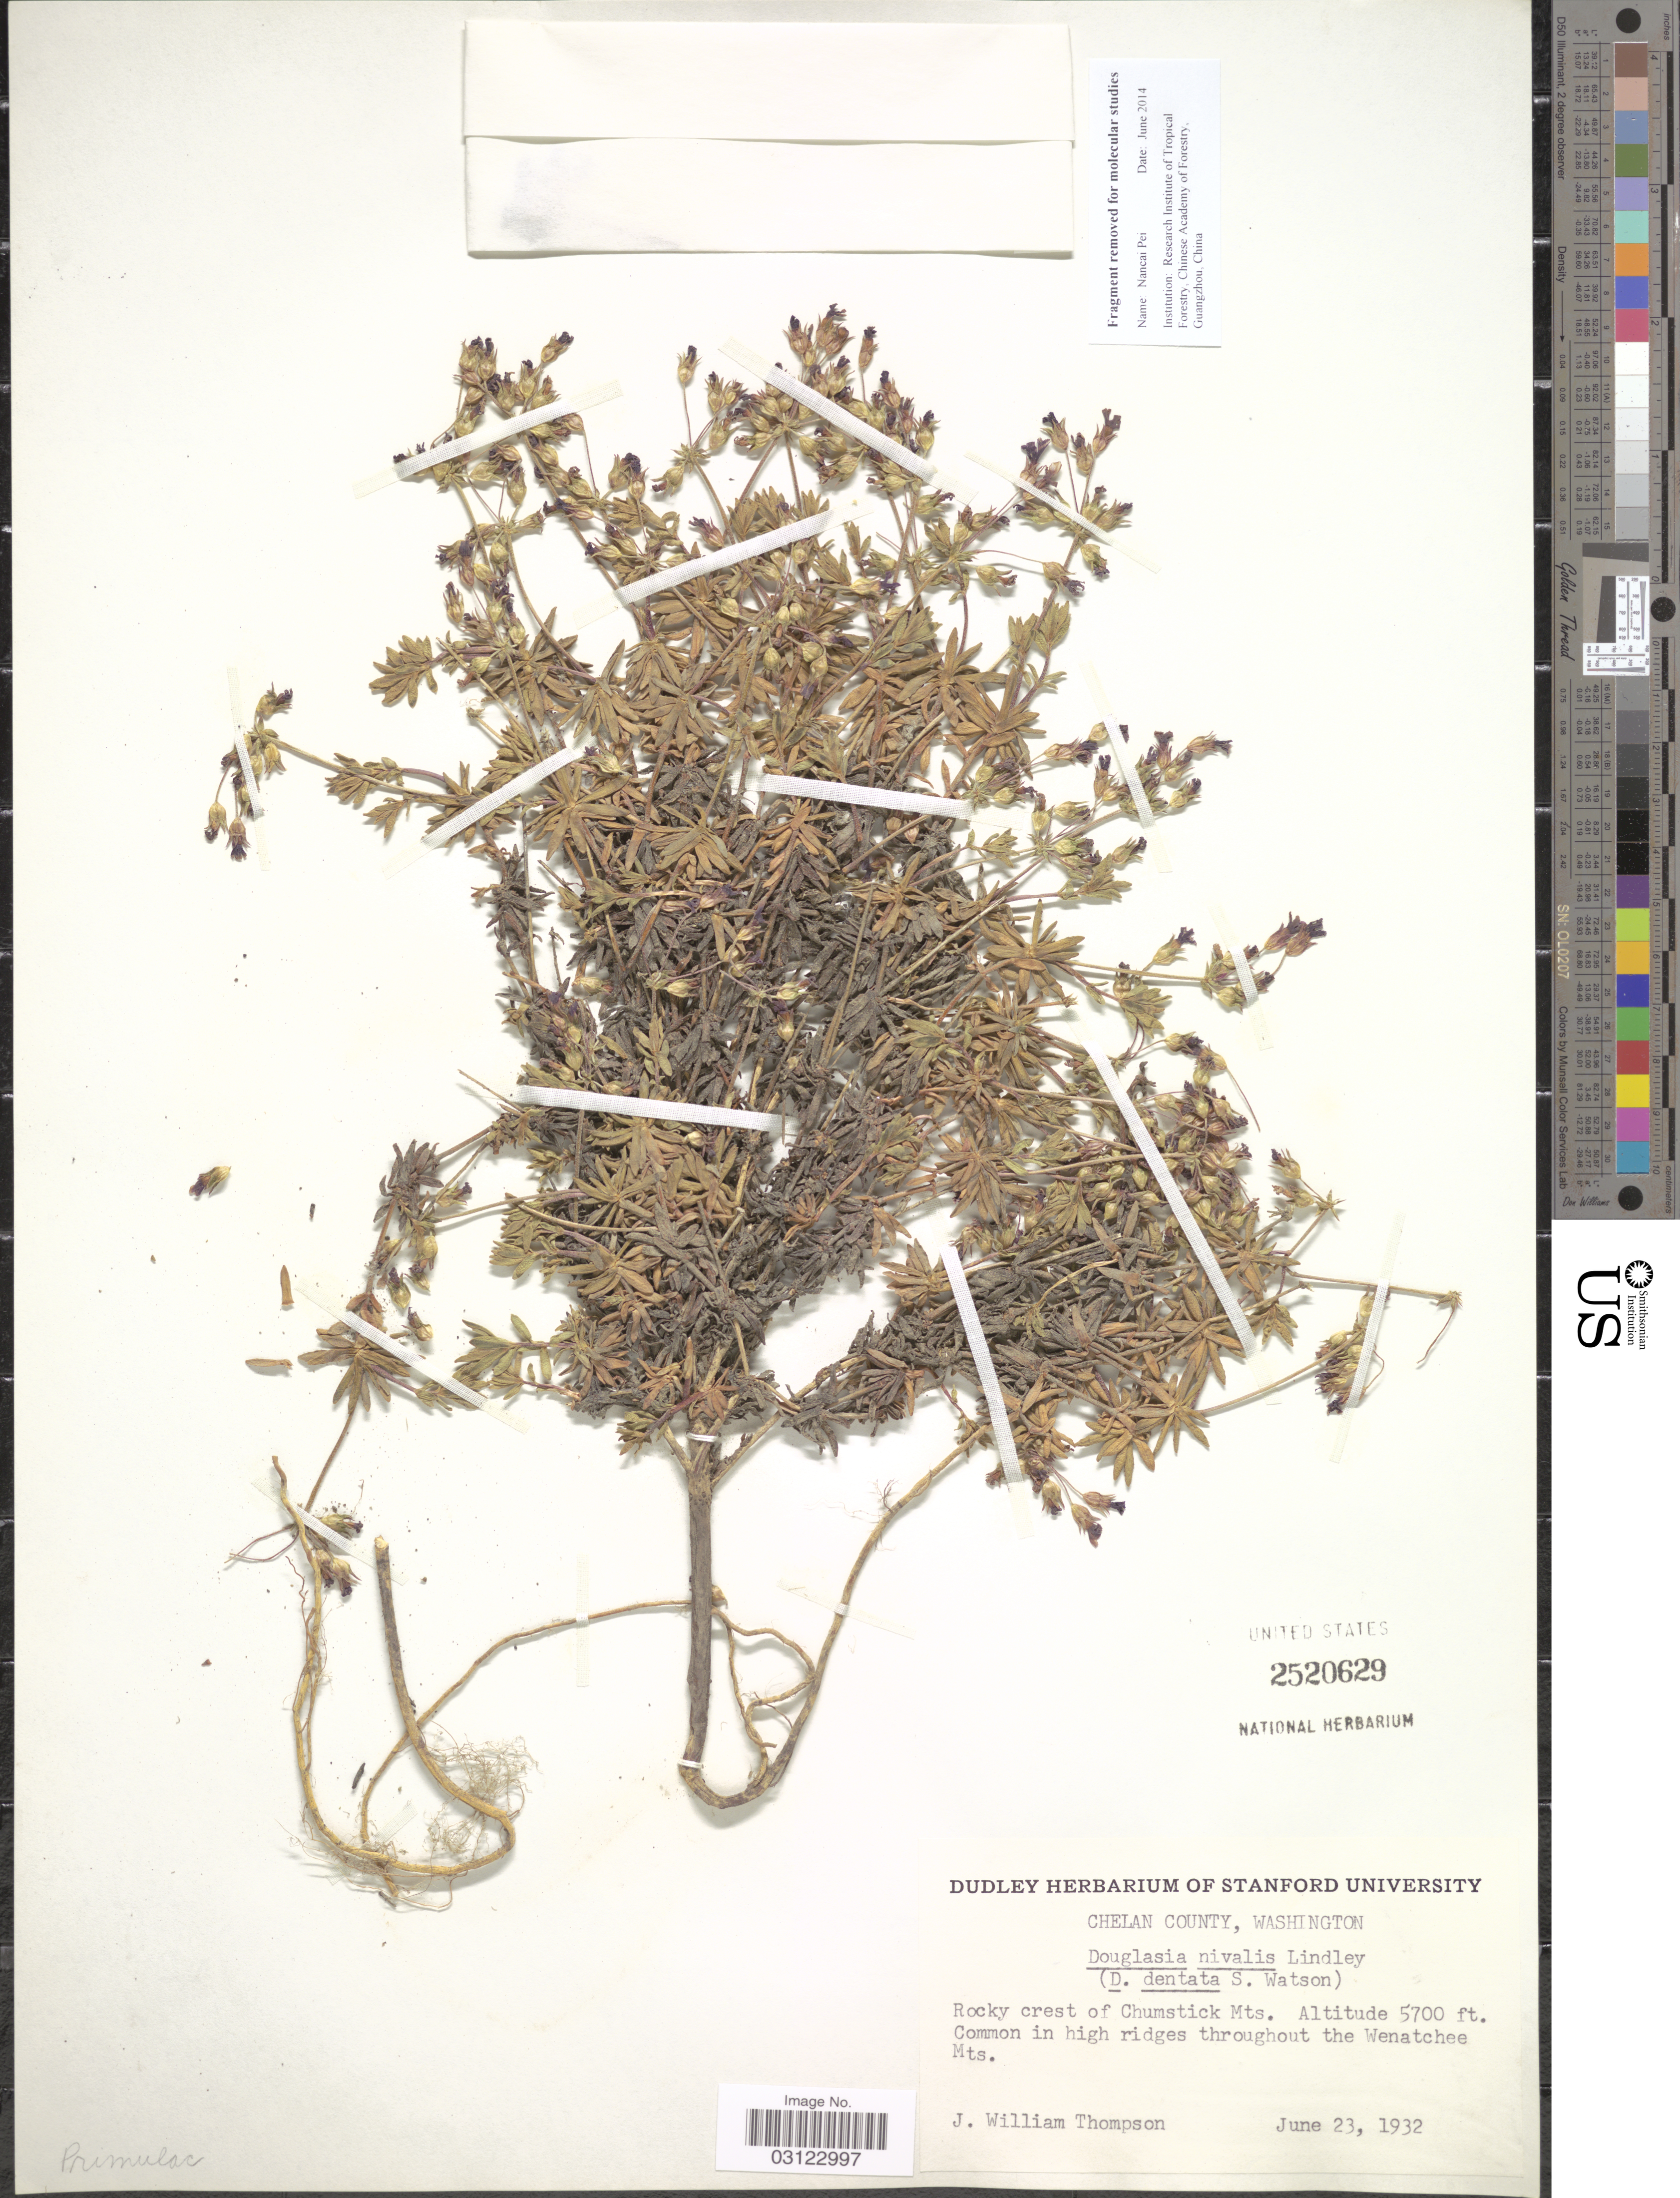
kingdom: Plantae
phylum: Tracheophyta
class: Magnoliopsida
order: Ericales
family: Primulaceae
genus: Douglasia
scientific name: Douglasia nivalis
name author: Lindl.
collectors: J. W. Thompson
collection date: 1932-06-23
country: United States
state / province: Washington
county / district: Chelan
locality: Chelan County. Rocky crest of Chumstick Mts. High ridges throughout the Wenatchee Mts.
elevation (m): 1737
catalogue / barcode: US 2520629